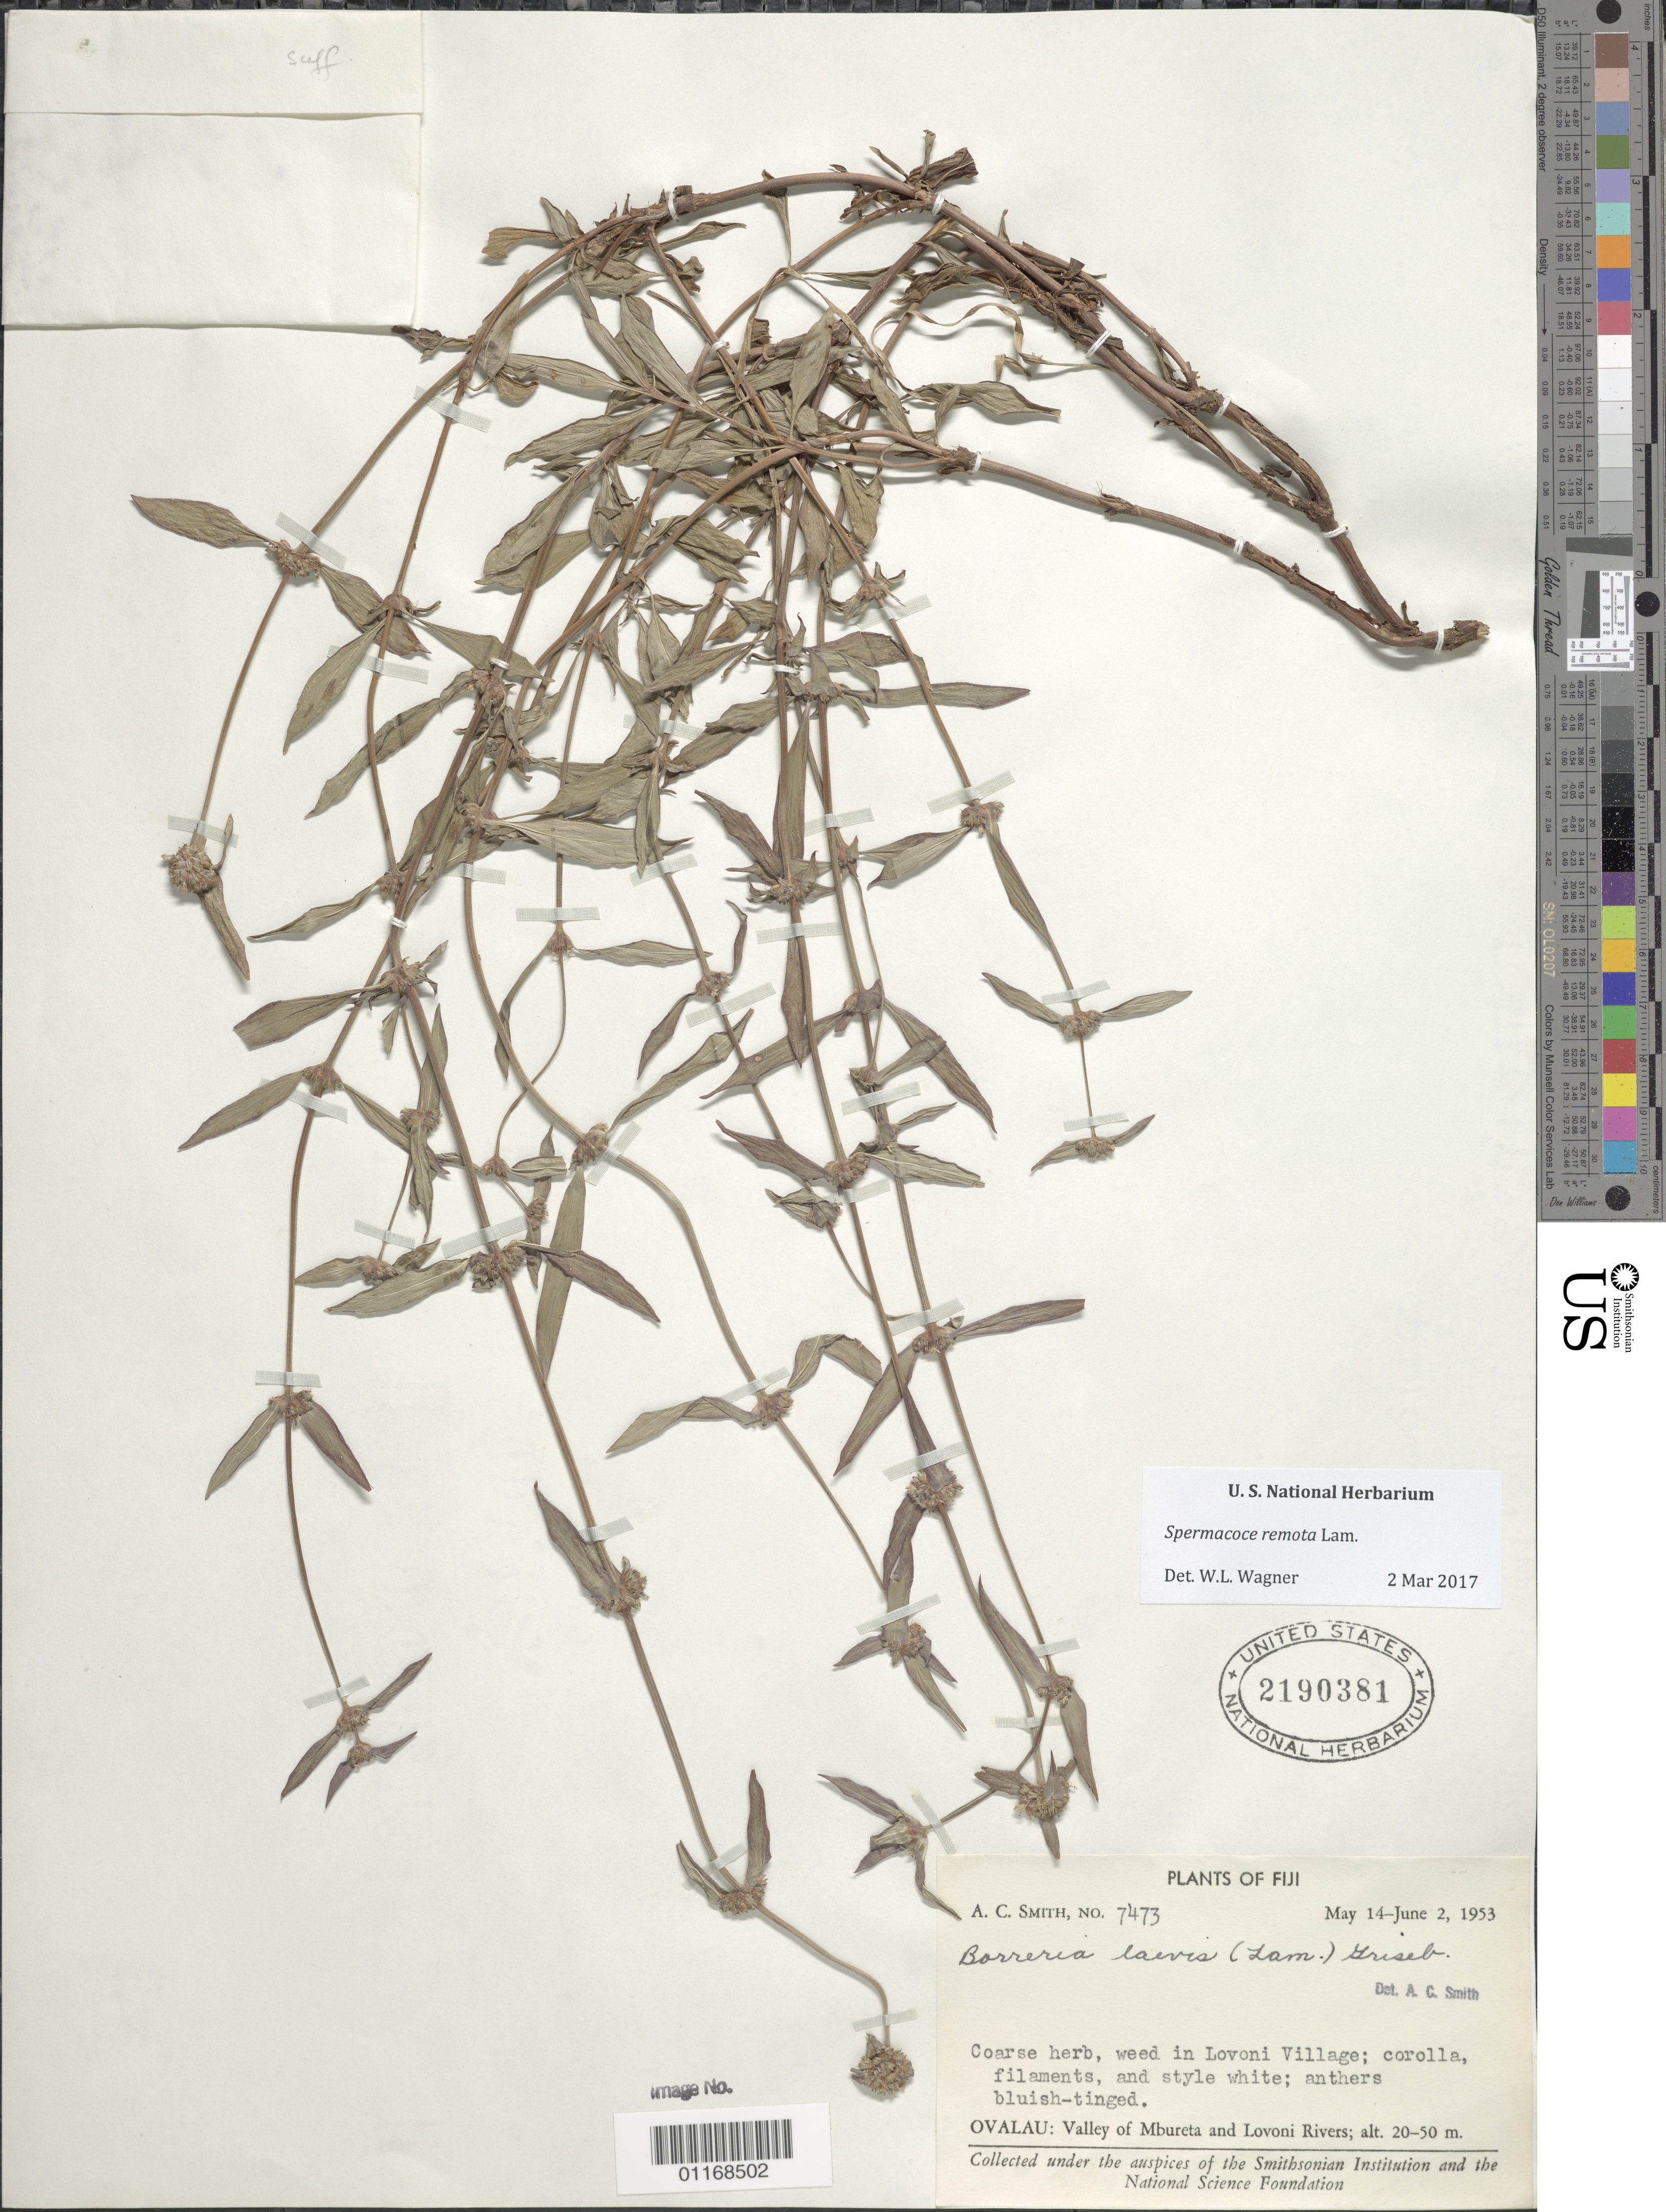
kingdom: Plantae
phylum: Tracheophyta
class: Magnoliopsida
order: Gentianales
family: Rubiaceae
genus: Spermacoce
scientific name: Spermacoce remota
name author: Lam.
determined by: Smith, A. C.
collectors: A. C. Smith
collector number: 7473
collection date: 1953-05-14/1953-06-02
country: Fiji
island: Ovalau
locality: Valley of Mbureta and Lovoni Rivers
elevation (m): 20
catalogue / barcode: US 2190381